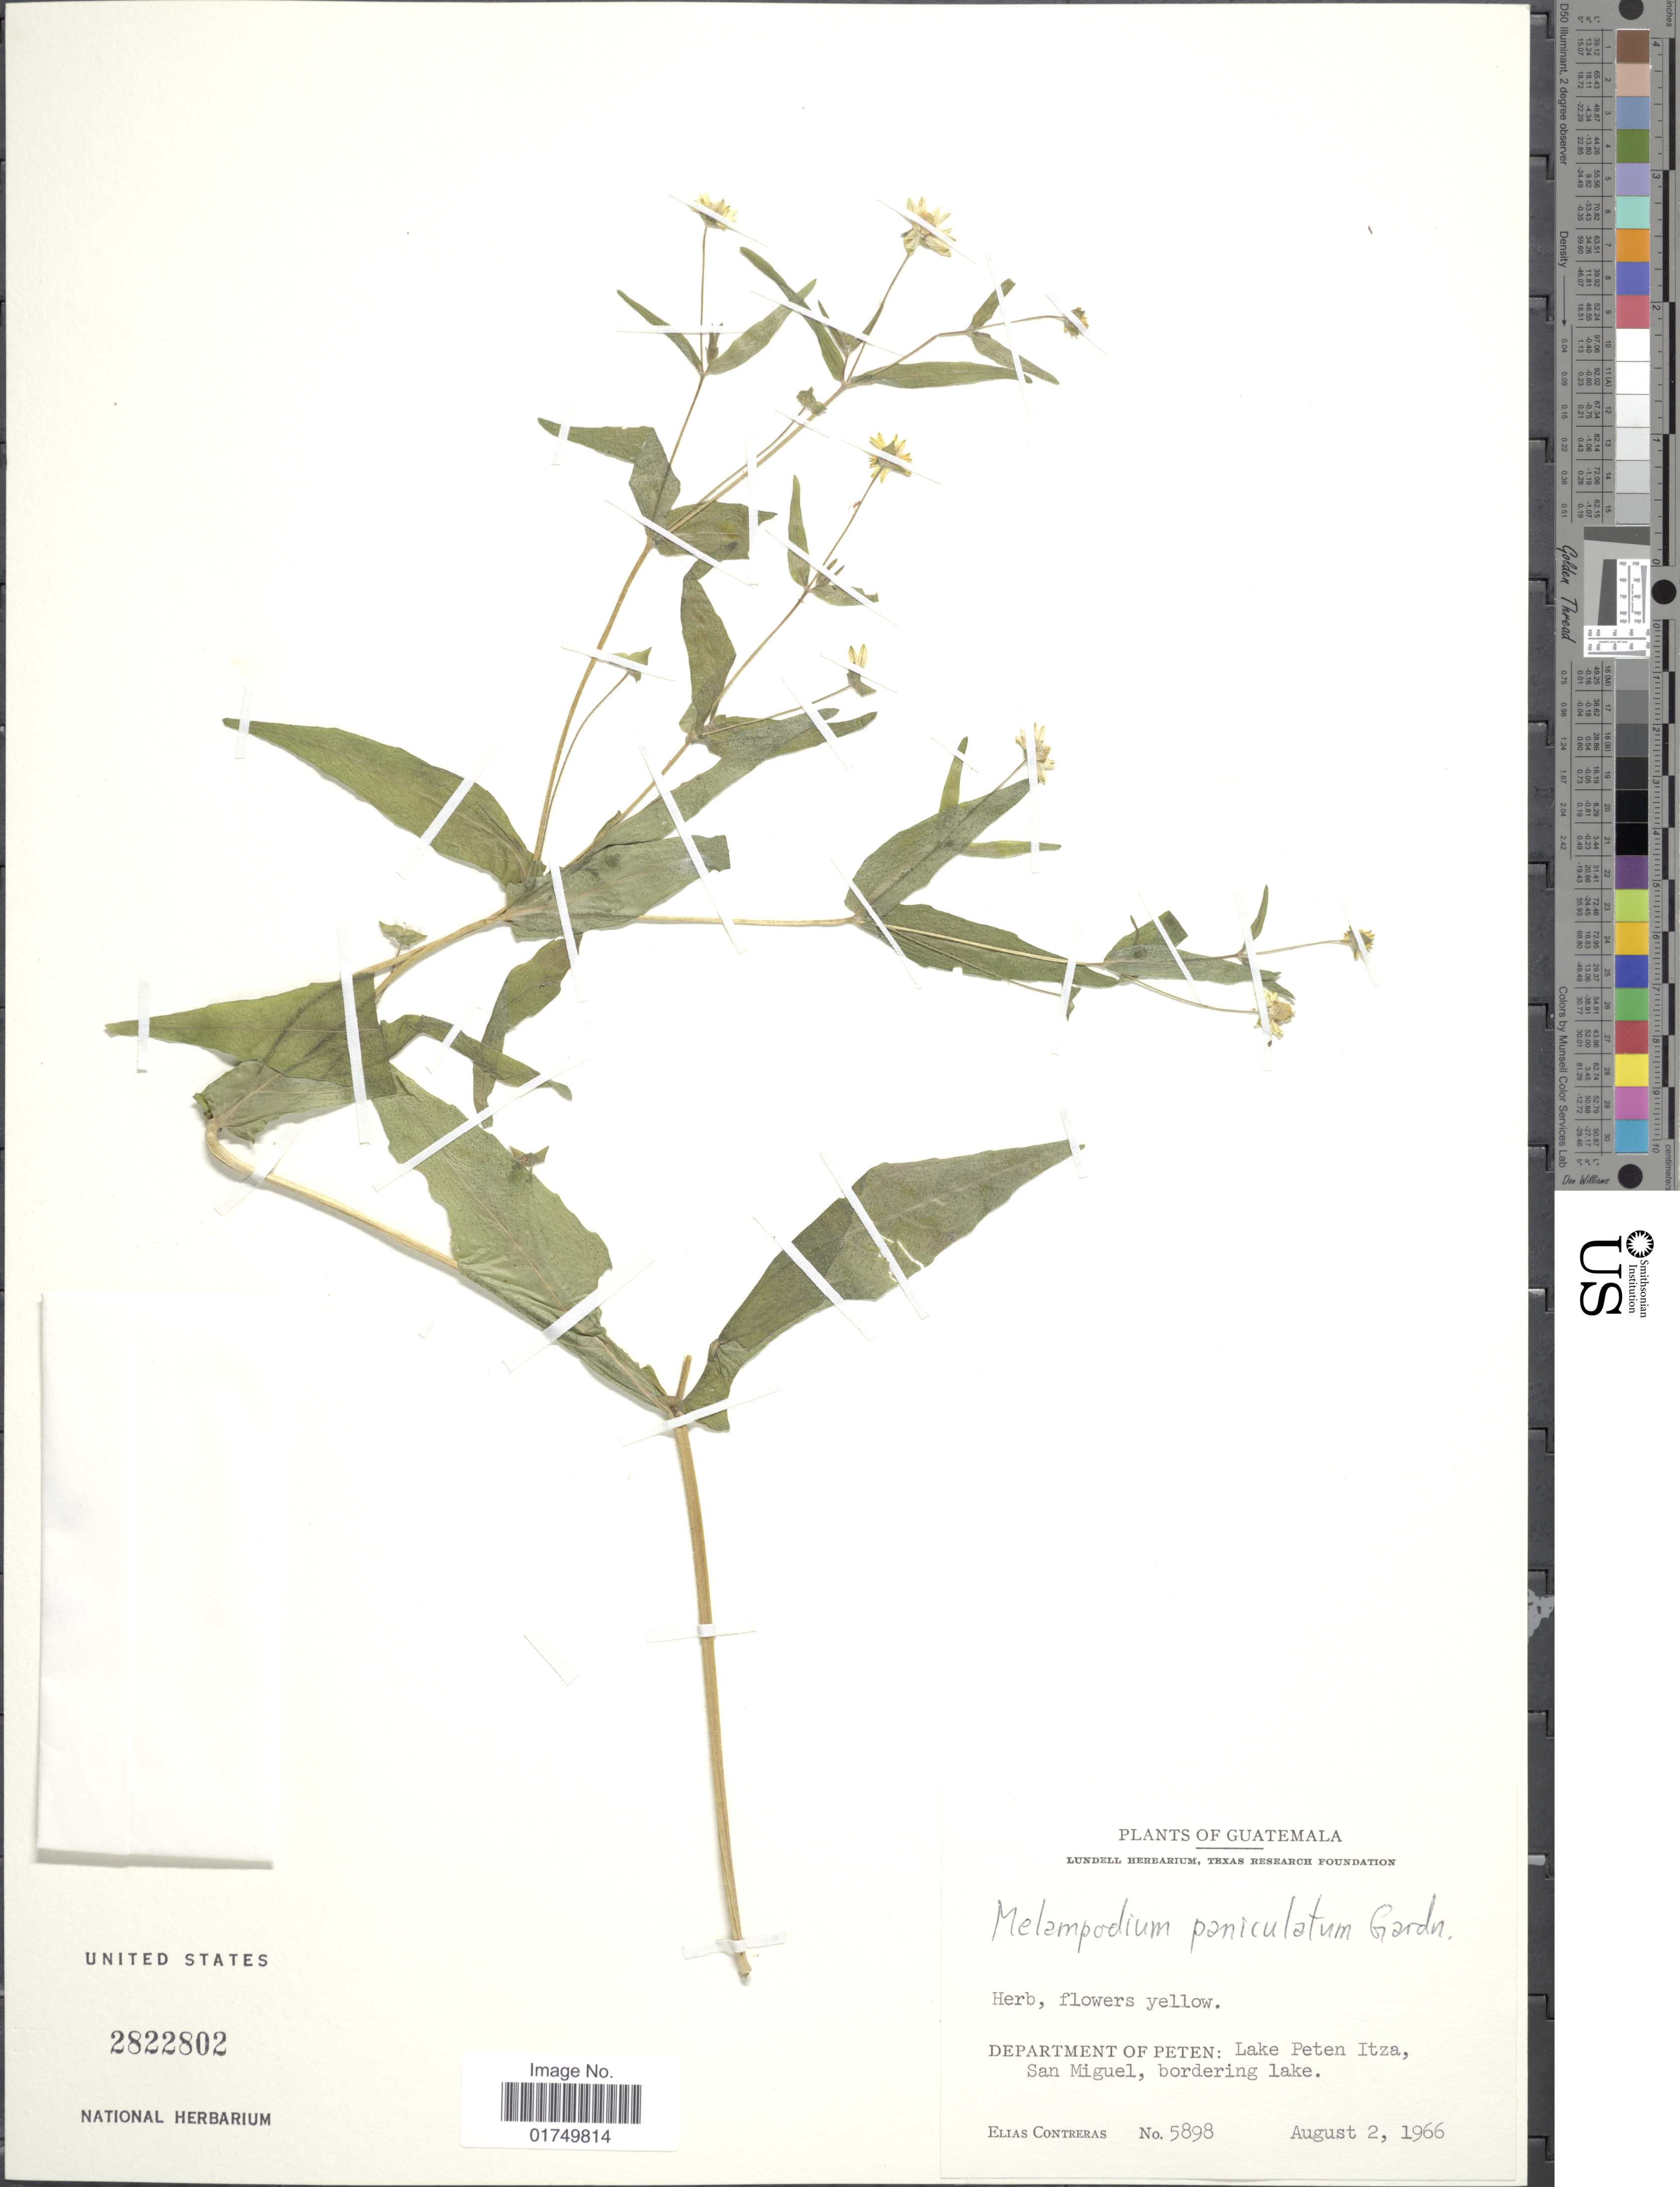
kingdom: Plantae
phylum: Tracheophyta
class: Magnoliopsida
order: Asterales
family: Asteraceae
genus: Melampodium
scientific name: Melampodium paniculatum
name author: Gardner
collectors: E. Contreras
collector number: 5898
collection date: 1966-08-02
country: Guatemala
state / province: El Petén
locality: Lake Peten Itza, San Miguel, bordering lake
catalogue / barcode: US 2822802